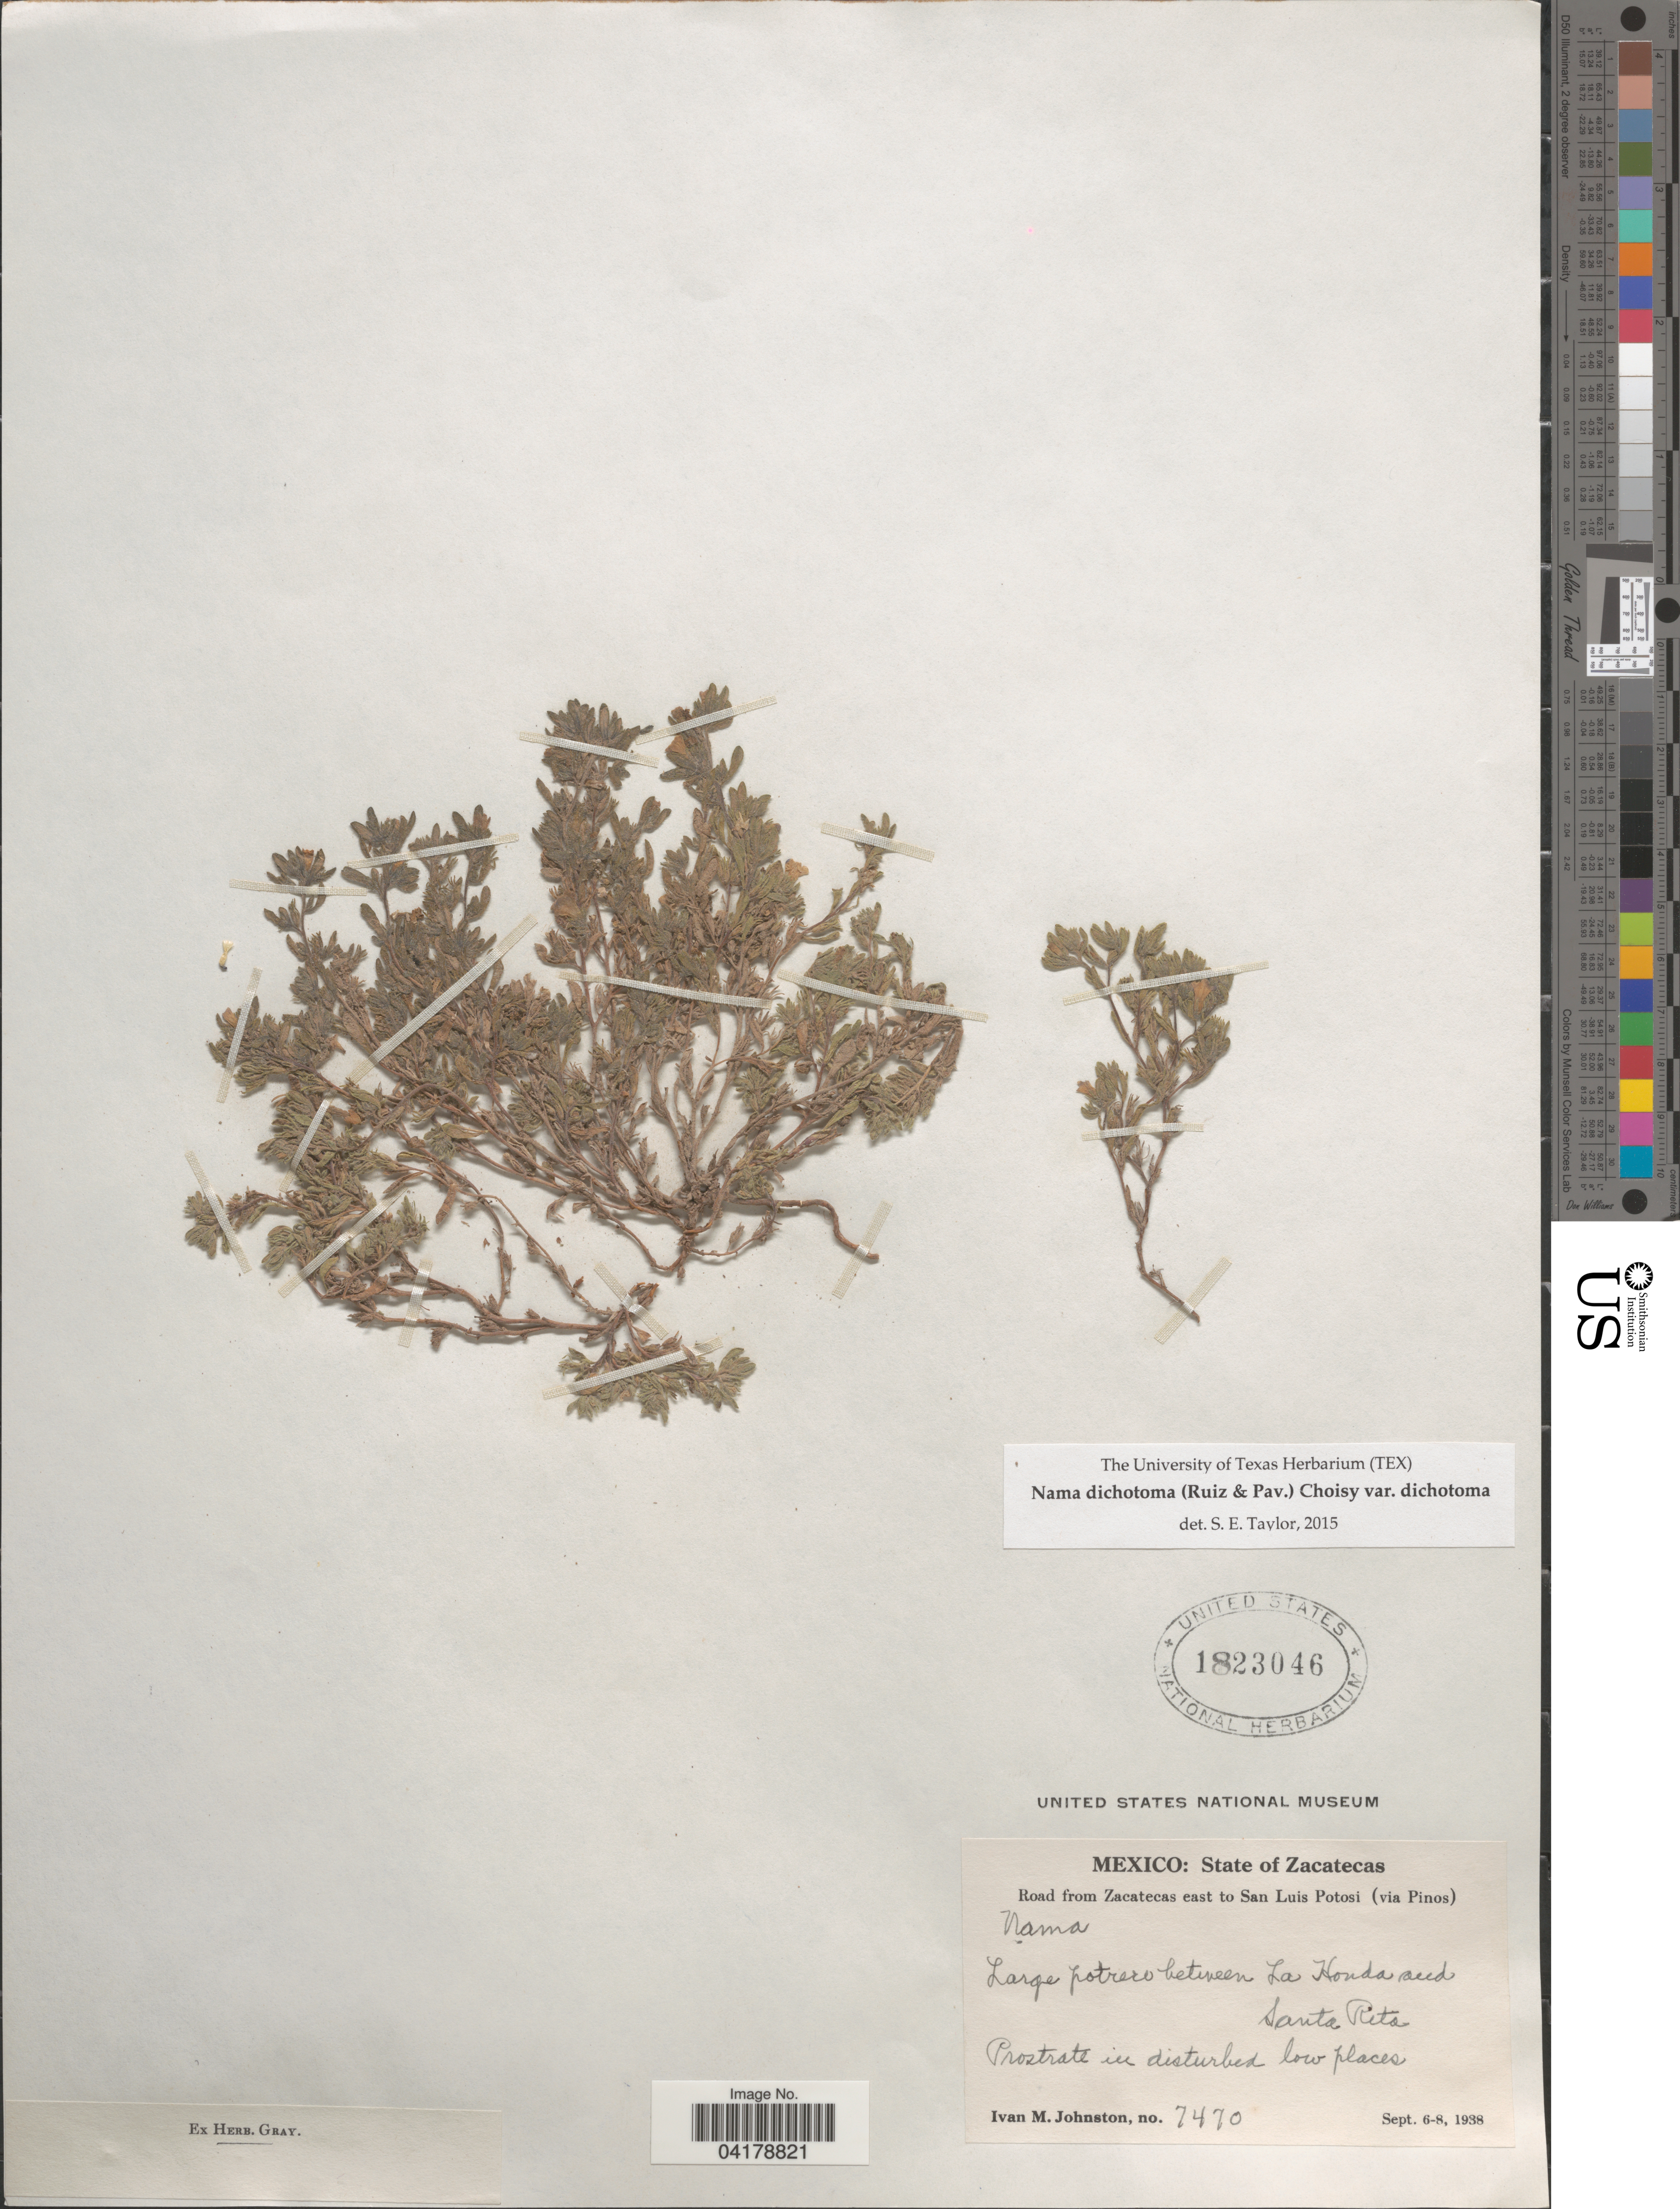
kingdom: Plantae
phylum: Tracheophyta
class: Magnoliopsida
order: Boraginales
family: Namaceae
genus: Nama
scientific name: Nama dichotoma var. dichotoma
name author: (Ruiz & Pav.) Choisy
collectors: I.M. Johnston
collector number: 7470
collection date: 1938-09-06/1938-09-08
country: Mexico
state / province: Zacatecas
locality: Road from Zacatecas east to San Luis Potosi (via Pinos). Santa Rita.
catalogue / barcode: US 1823046